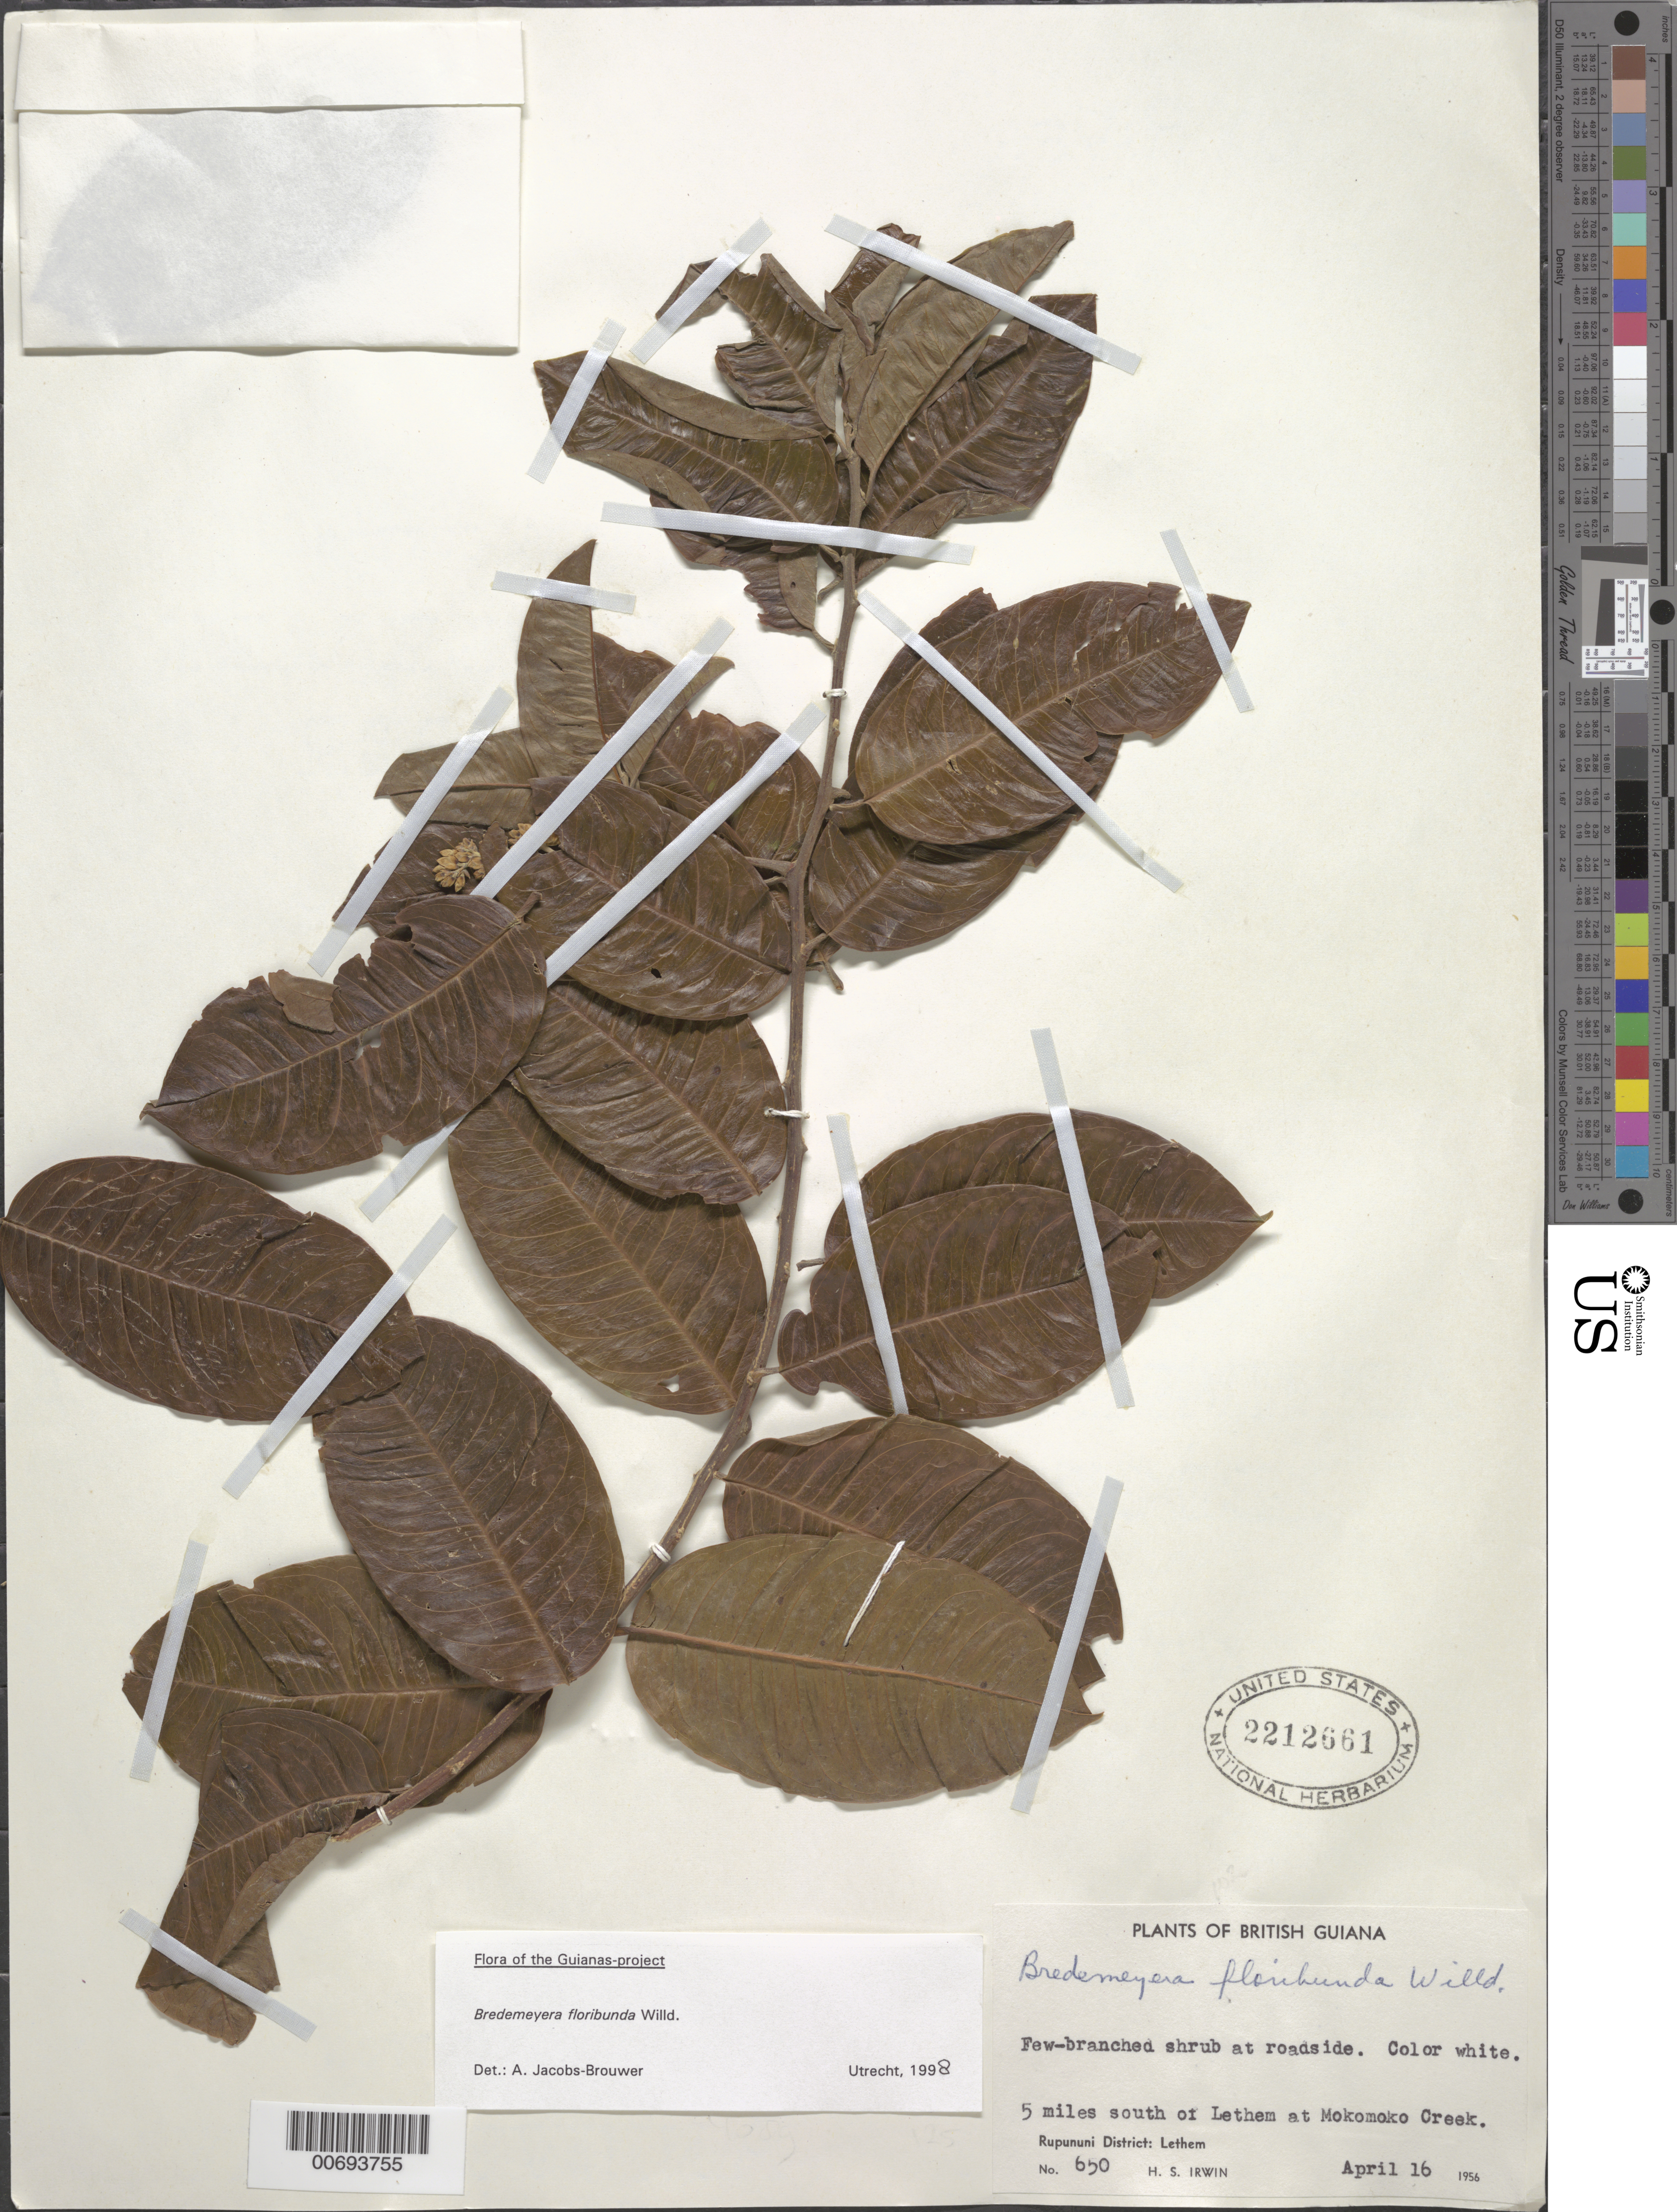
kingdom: Plantae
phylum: Tracheophyta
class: Magnoliopsida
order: Fabales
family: Polygalaceae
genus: Bredemeyera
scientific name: Bredemeyera floribunda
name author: Willd.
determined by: Jacobs-Brouwer, A.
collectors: H. Irwin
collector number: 650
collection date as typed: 16-Apr-56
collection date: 1956-04-16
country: Guyana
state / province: U. Takutu-U. Essequibo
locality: Rupununi Dist., 5 mi. S of Lethem at Mokomoko Creek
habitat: Srub at roadside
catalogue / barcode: US 2212661